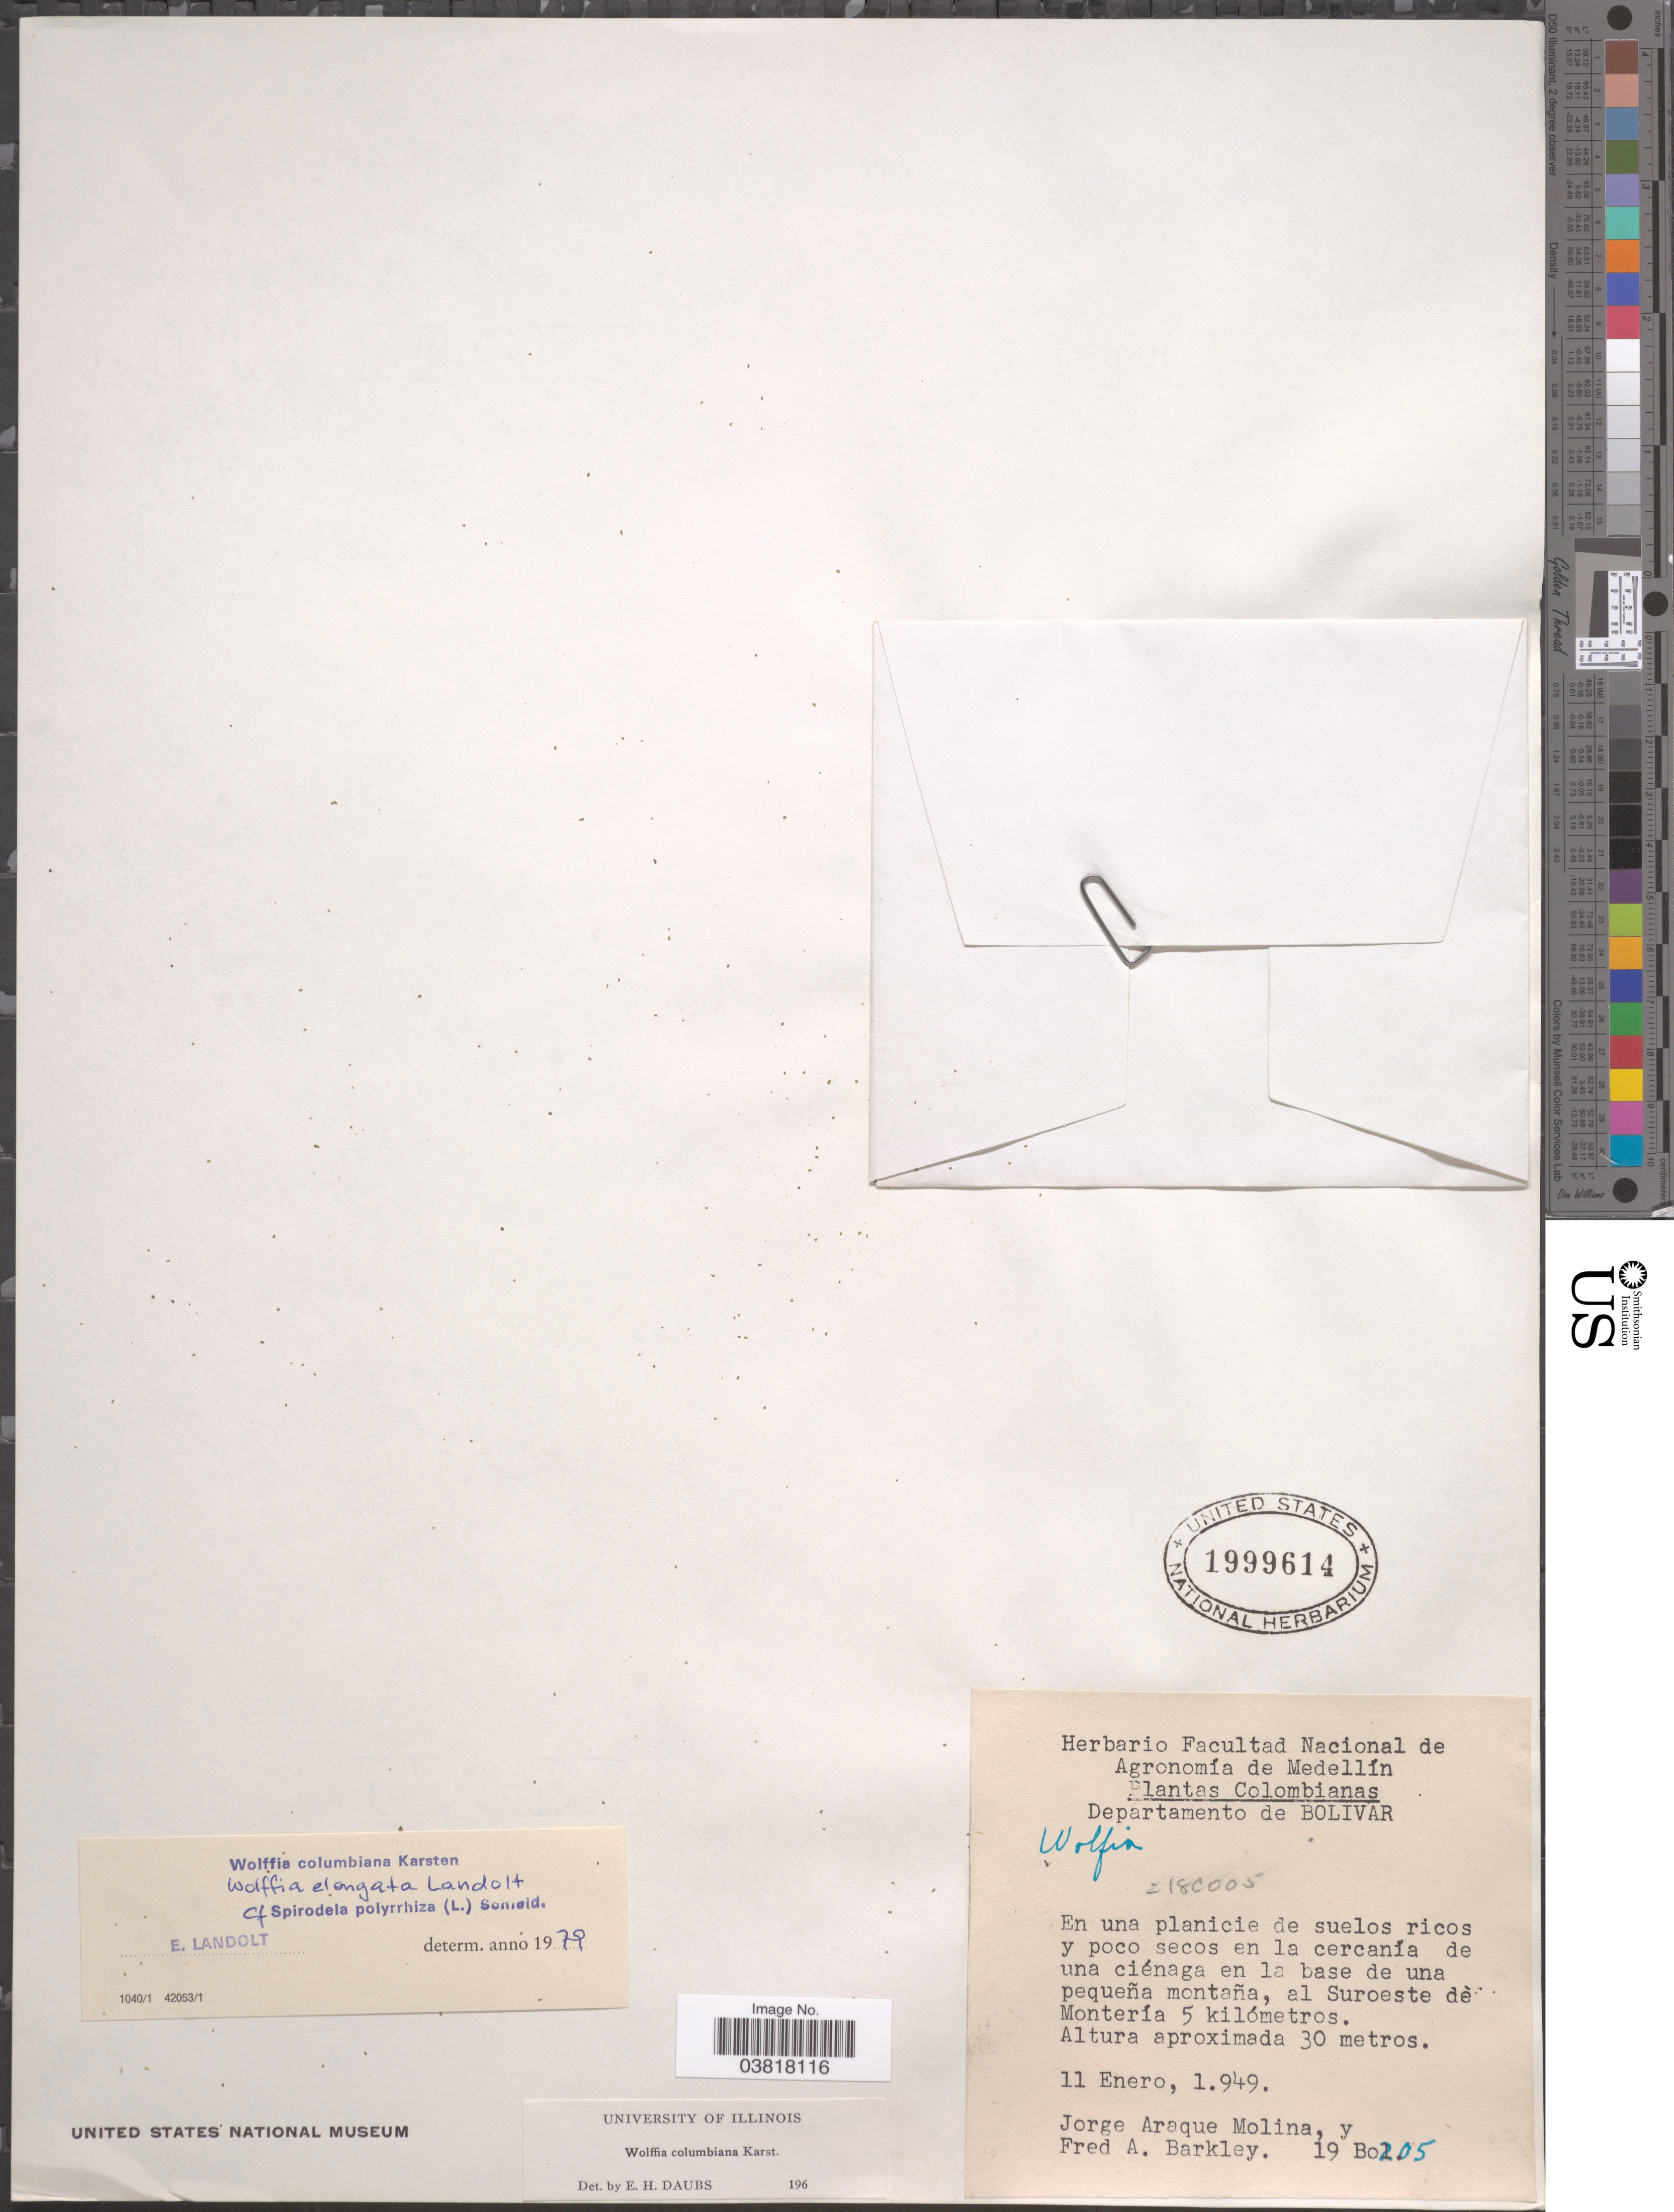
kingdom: Plantae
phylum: Tracheophyta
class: Liliopsida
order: Alismatales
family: Araceae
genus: Wolffia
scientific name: Wolffia columbiana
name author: H. Karst.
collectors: J. A. Molina & F. A. Barkley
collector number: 19Bo205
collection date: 1949-01-11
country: Colombia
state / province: Bolívar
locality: Departamento de Bolivar. Al Suroeste de Montería 5 kilómetros.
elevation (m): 30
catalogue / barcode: US 1999614